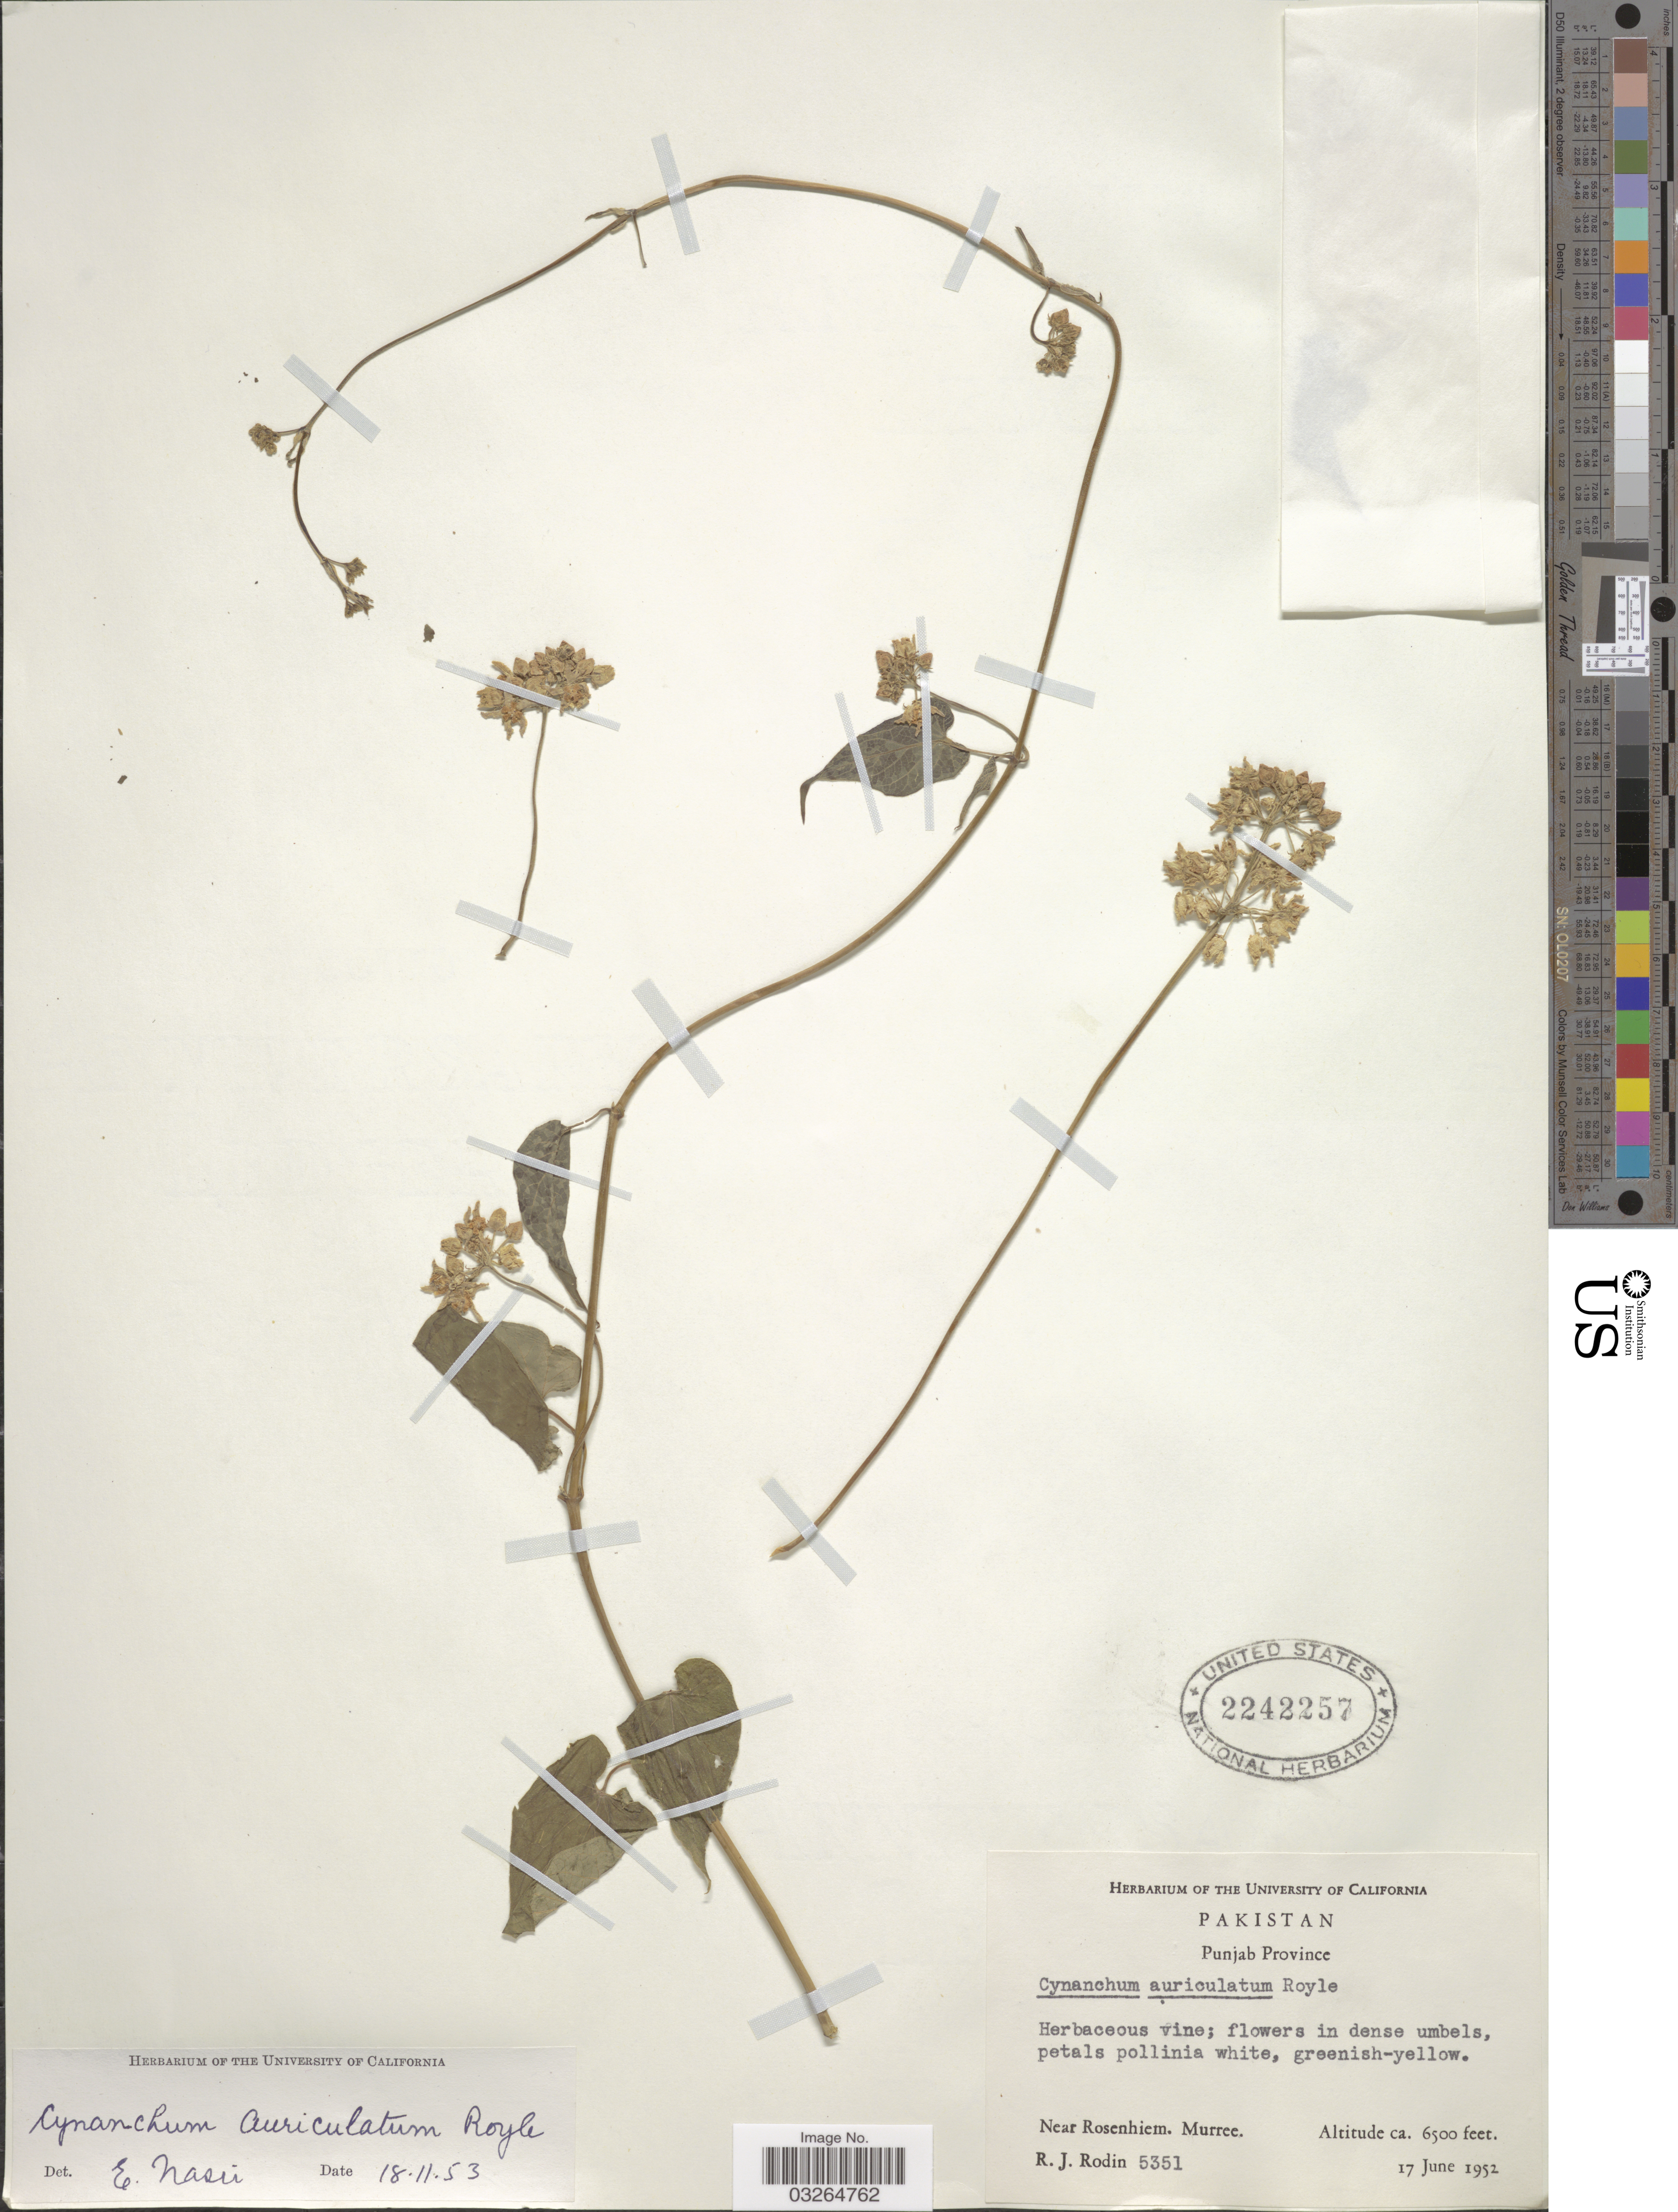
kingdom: Plantae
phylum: Tracheophyta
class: Magnoliopsida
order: Gentianales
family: Apocynaceae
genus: Cynanchum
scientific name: Cynanchum auriculatum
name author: Royle ex Wight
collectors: R. J. Rodin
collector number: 5351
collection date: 1952-06-17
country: Pakistan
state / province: Punjab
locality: Near Rosenhiem. Murree.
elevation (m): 1981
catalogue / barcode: US 2242257